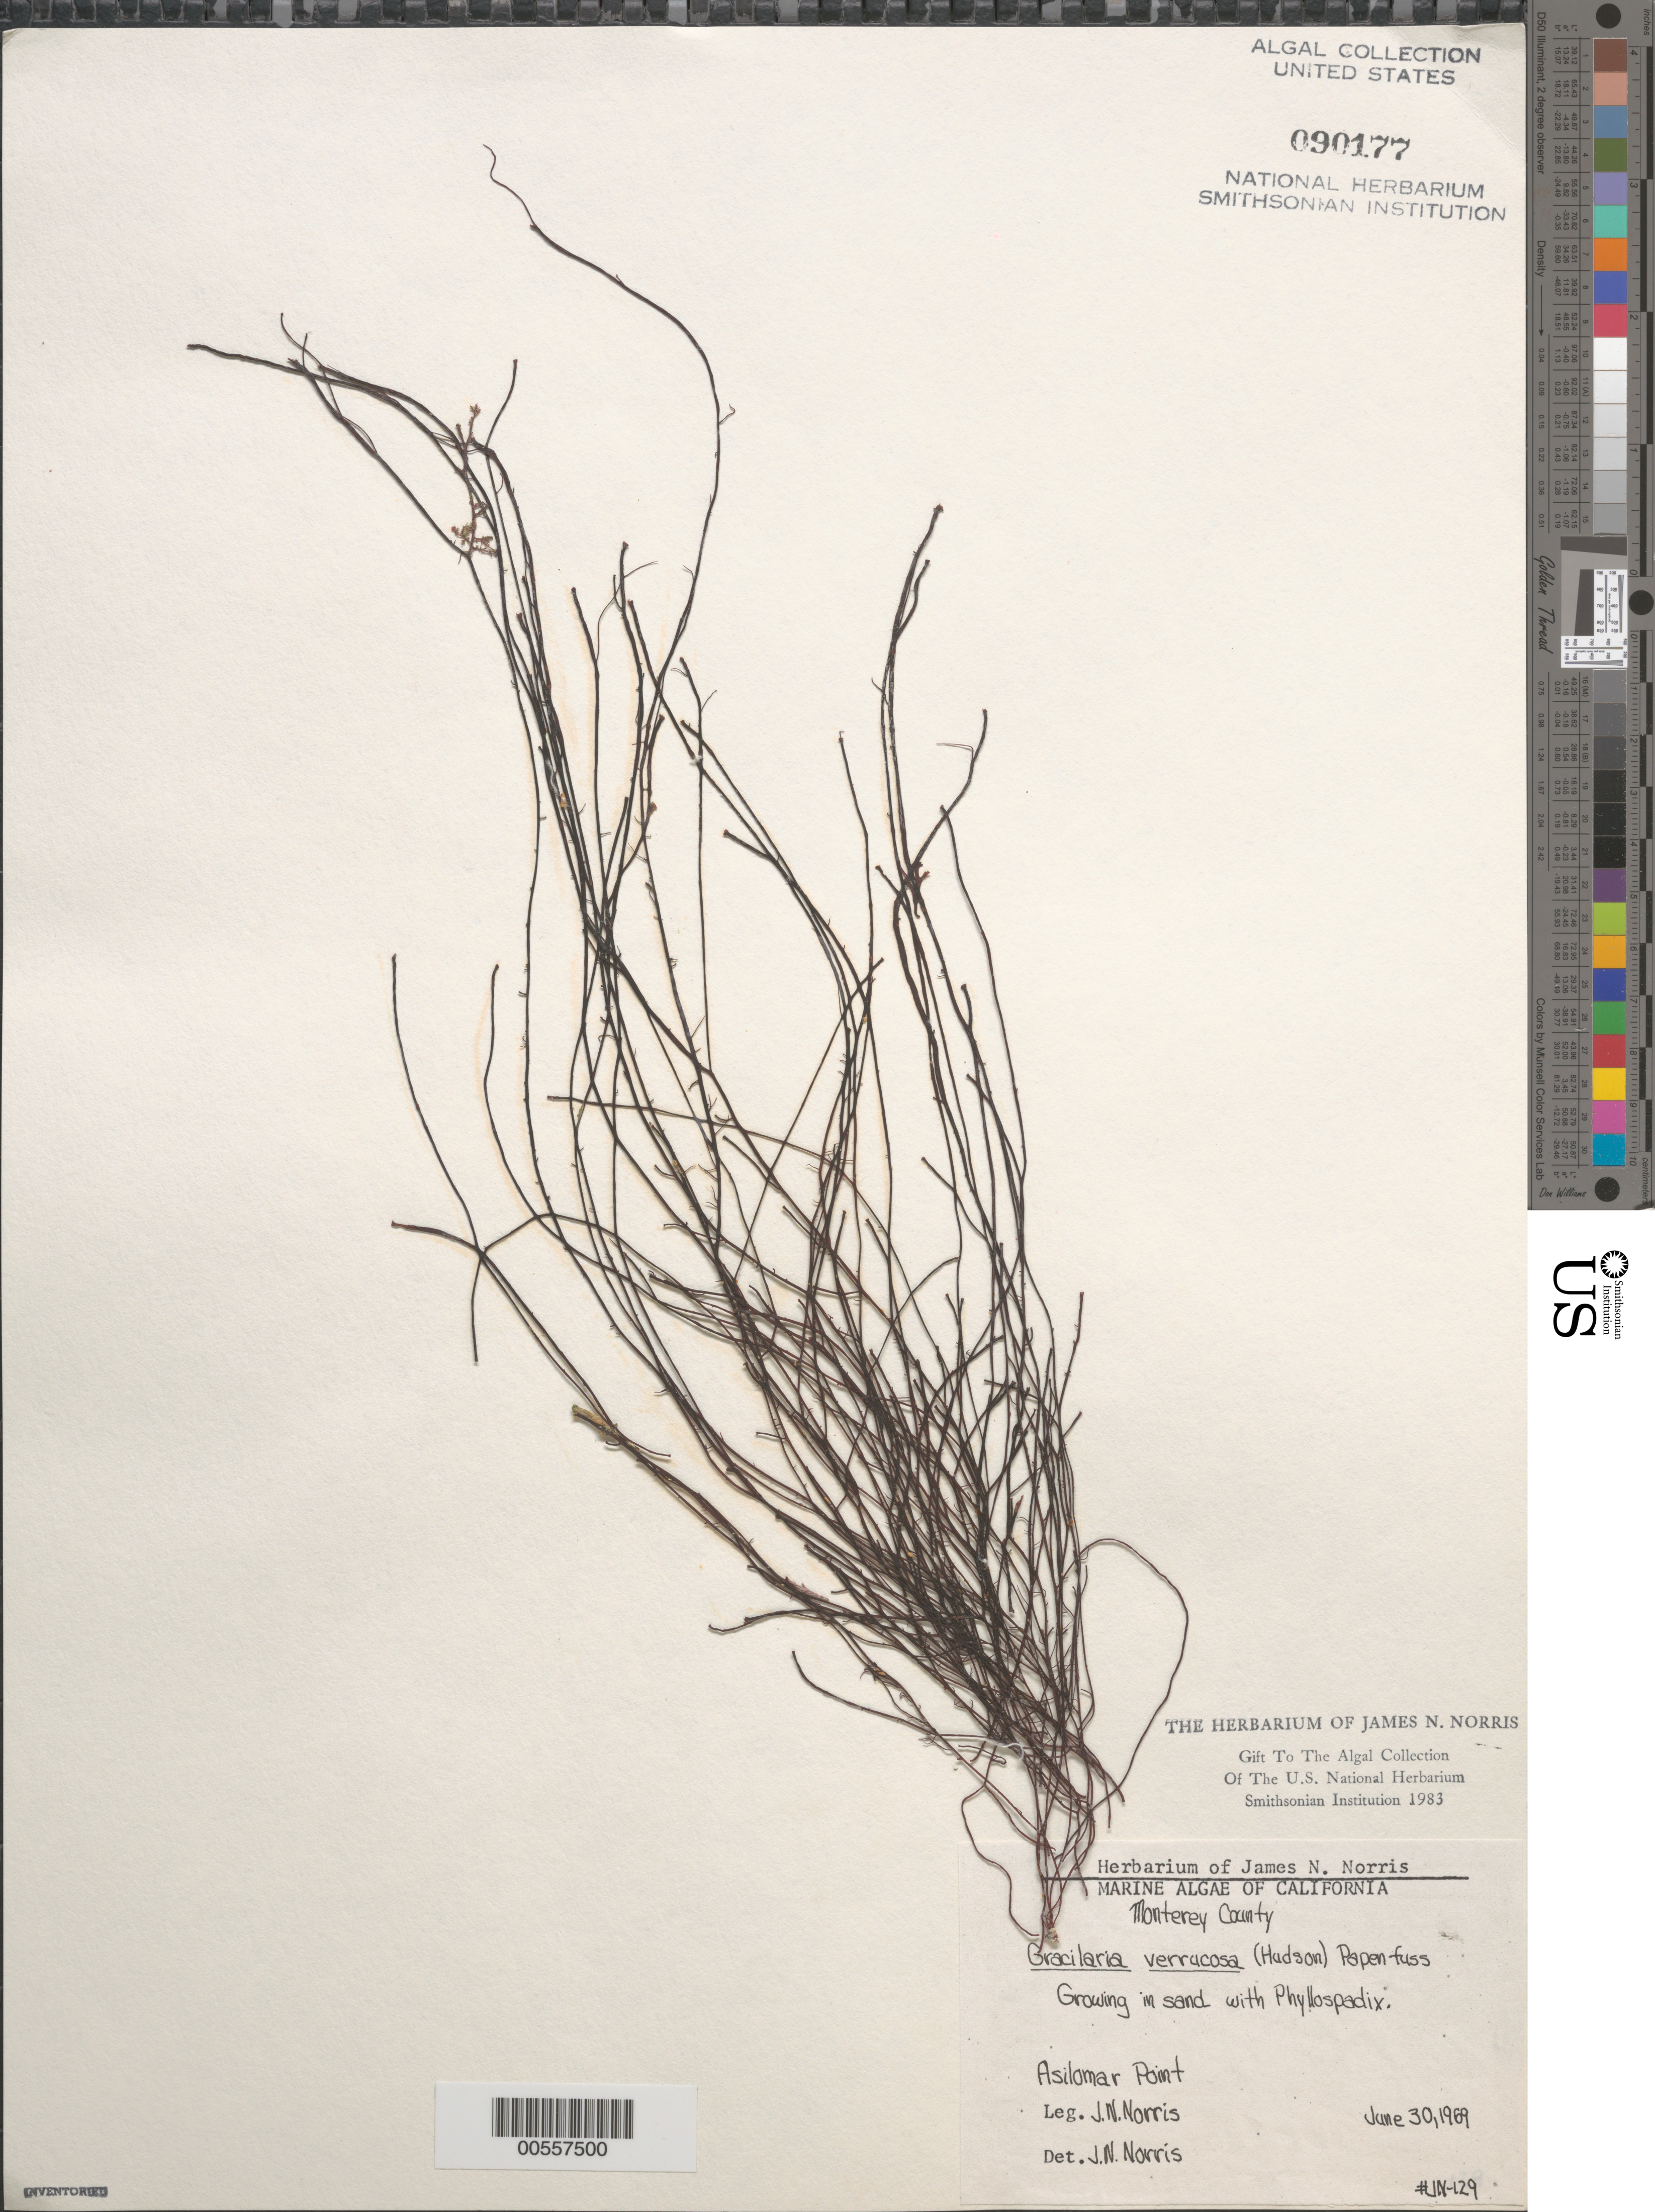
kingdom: Plantae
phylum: Rhodophyta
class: Florideophyceae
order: Gracilariales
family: Gracilariaceae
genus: Gracilariopsis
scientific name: Gracilariopsis longissima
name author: (S.G. Gmel.) Steentoft et al.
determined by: Algae name updating Project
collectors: J. N. Norris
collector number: JN-129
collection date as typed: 30 Jun 1969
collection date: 1969-06-30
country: United States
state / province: California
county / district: Monterey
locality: Asilomar Point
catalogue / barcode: US 90177